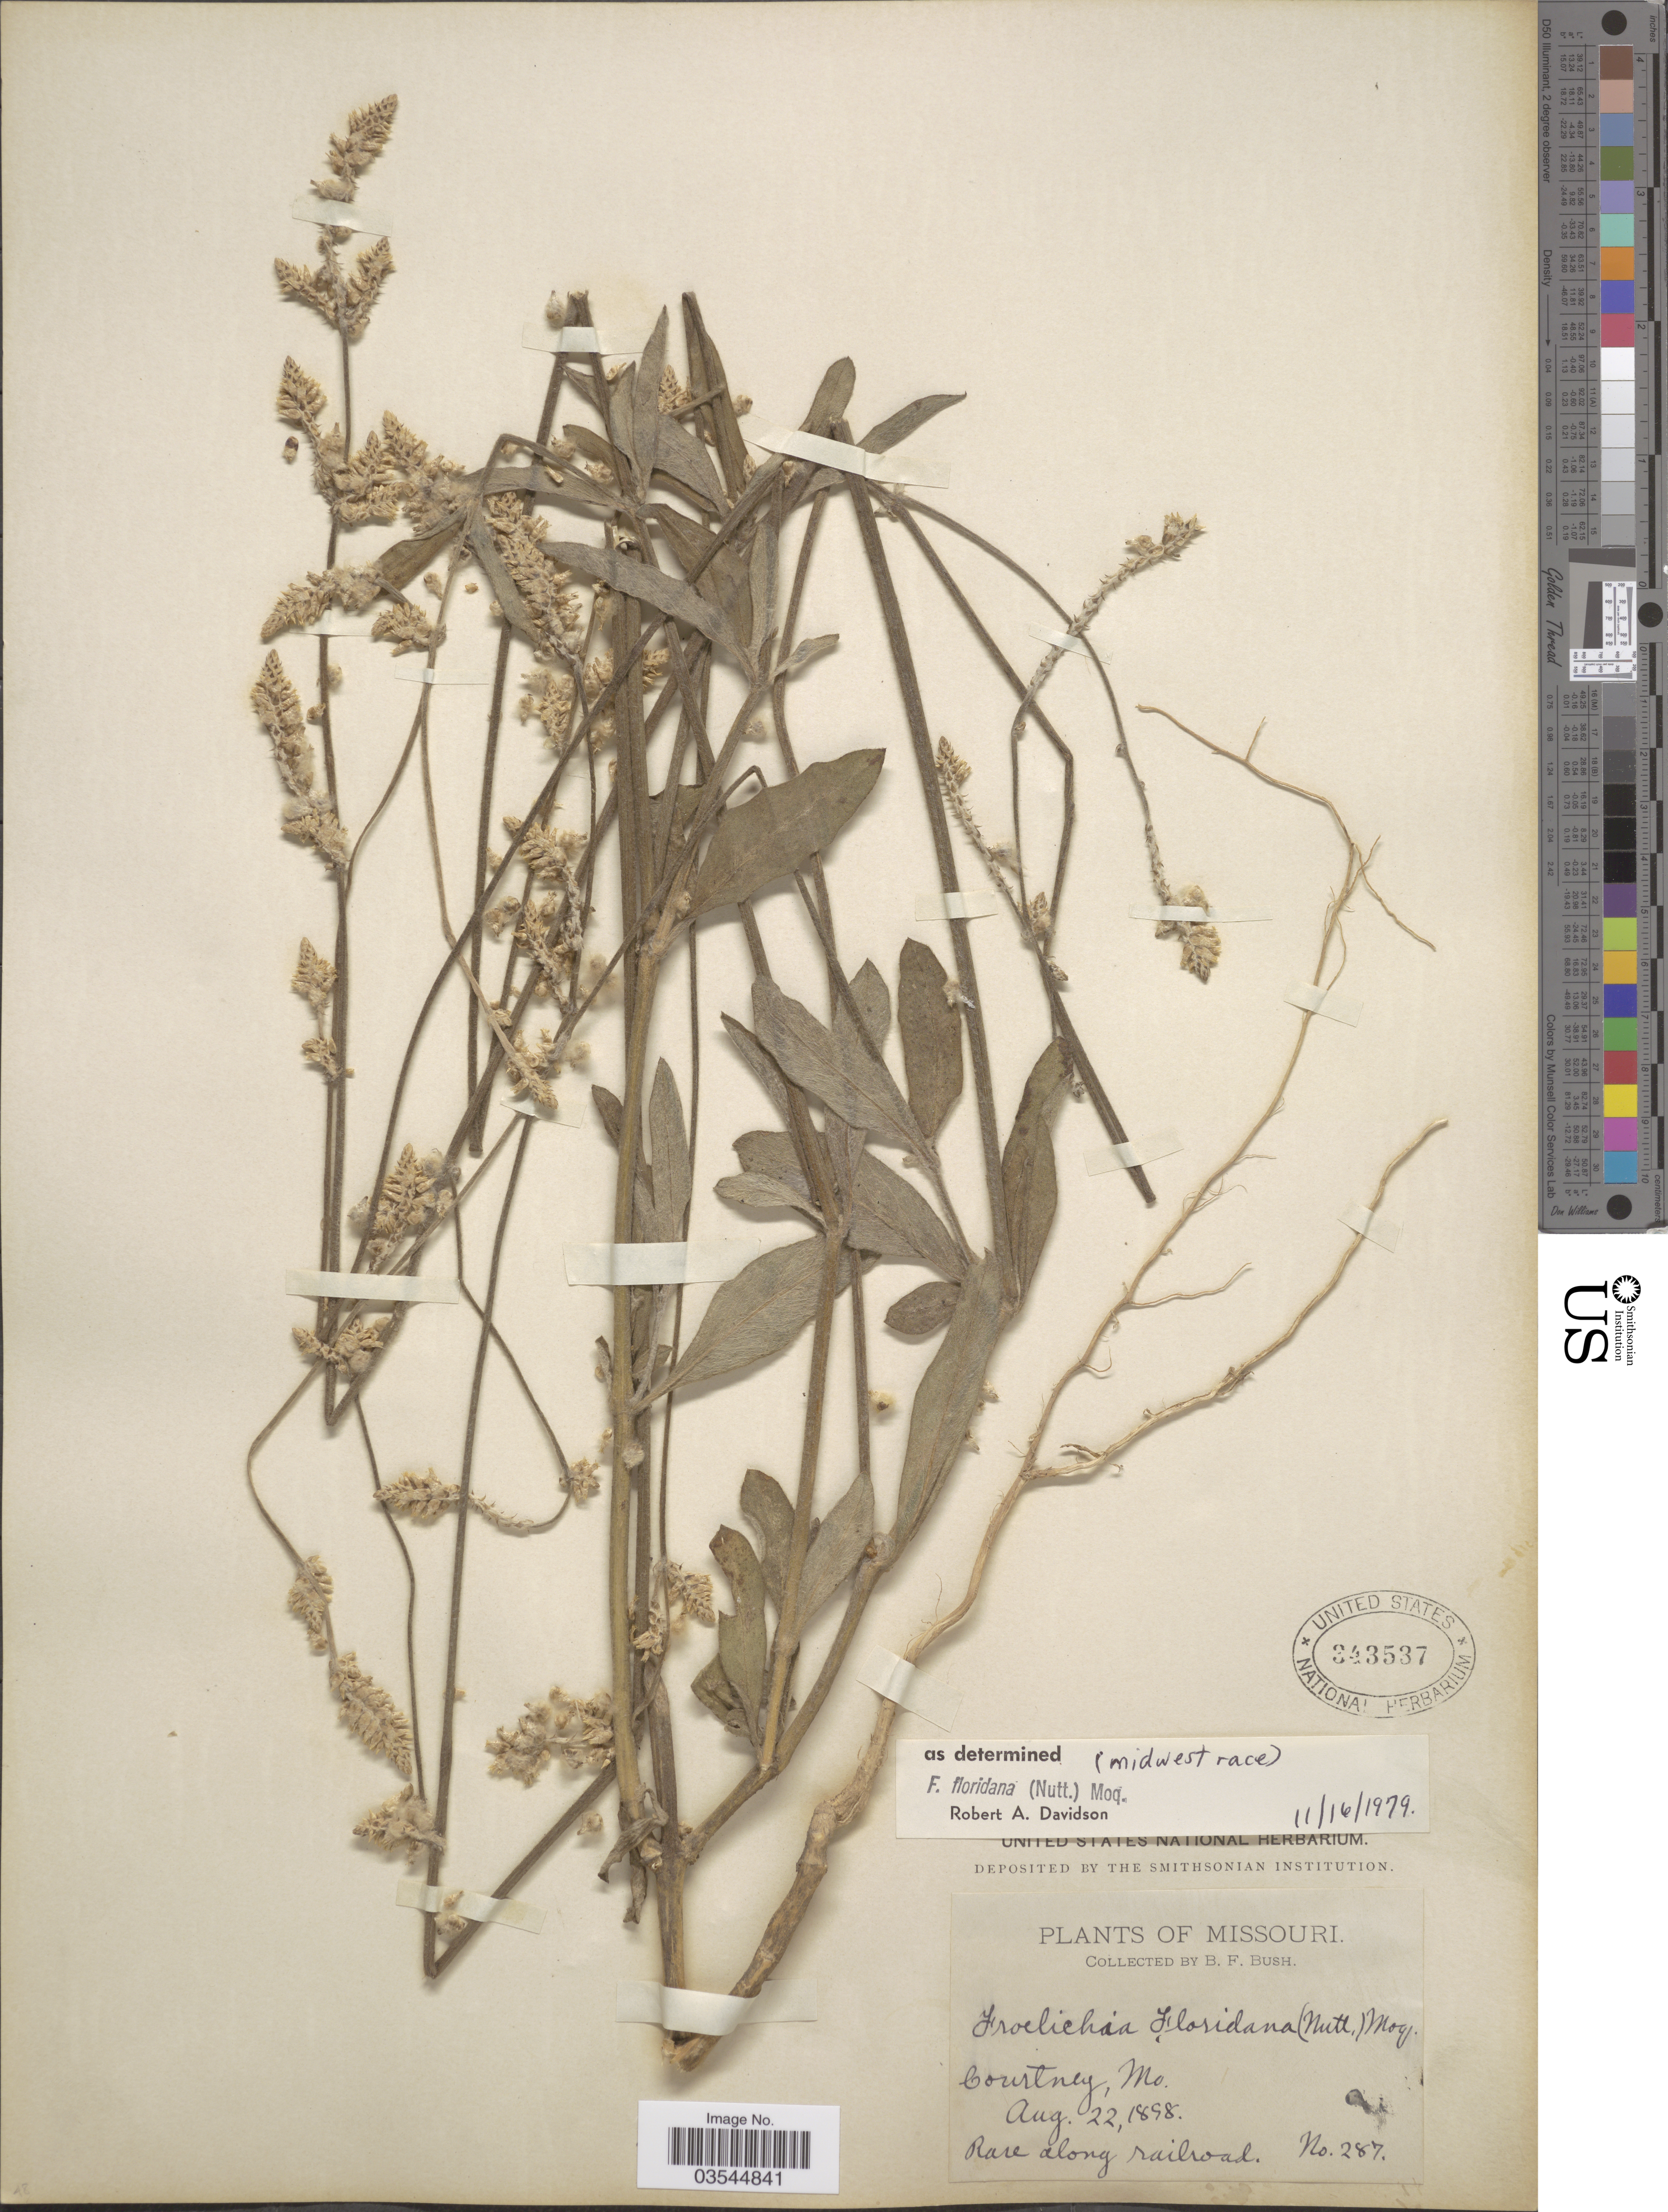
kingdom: Plantae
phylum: Tracheophyta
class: Magnoliopsida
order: Caryophyllales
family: Amaranthaceae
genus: Froelichia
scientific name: Froelichia floridana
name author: (Nutt.) Moq.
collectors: B. F. Bush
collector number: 287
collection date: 1898-08-22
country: United States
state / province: Missouri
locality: Courtney.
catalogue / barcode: US 343537